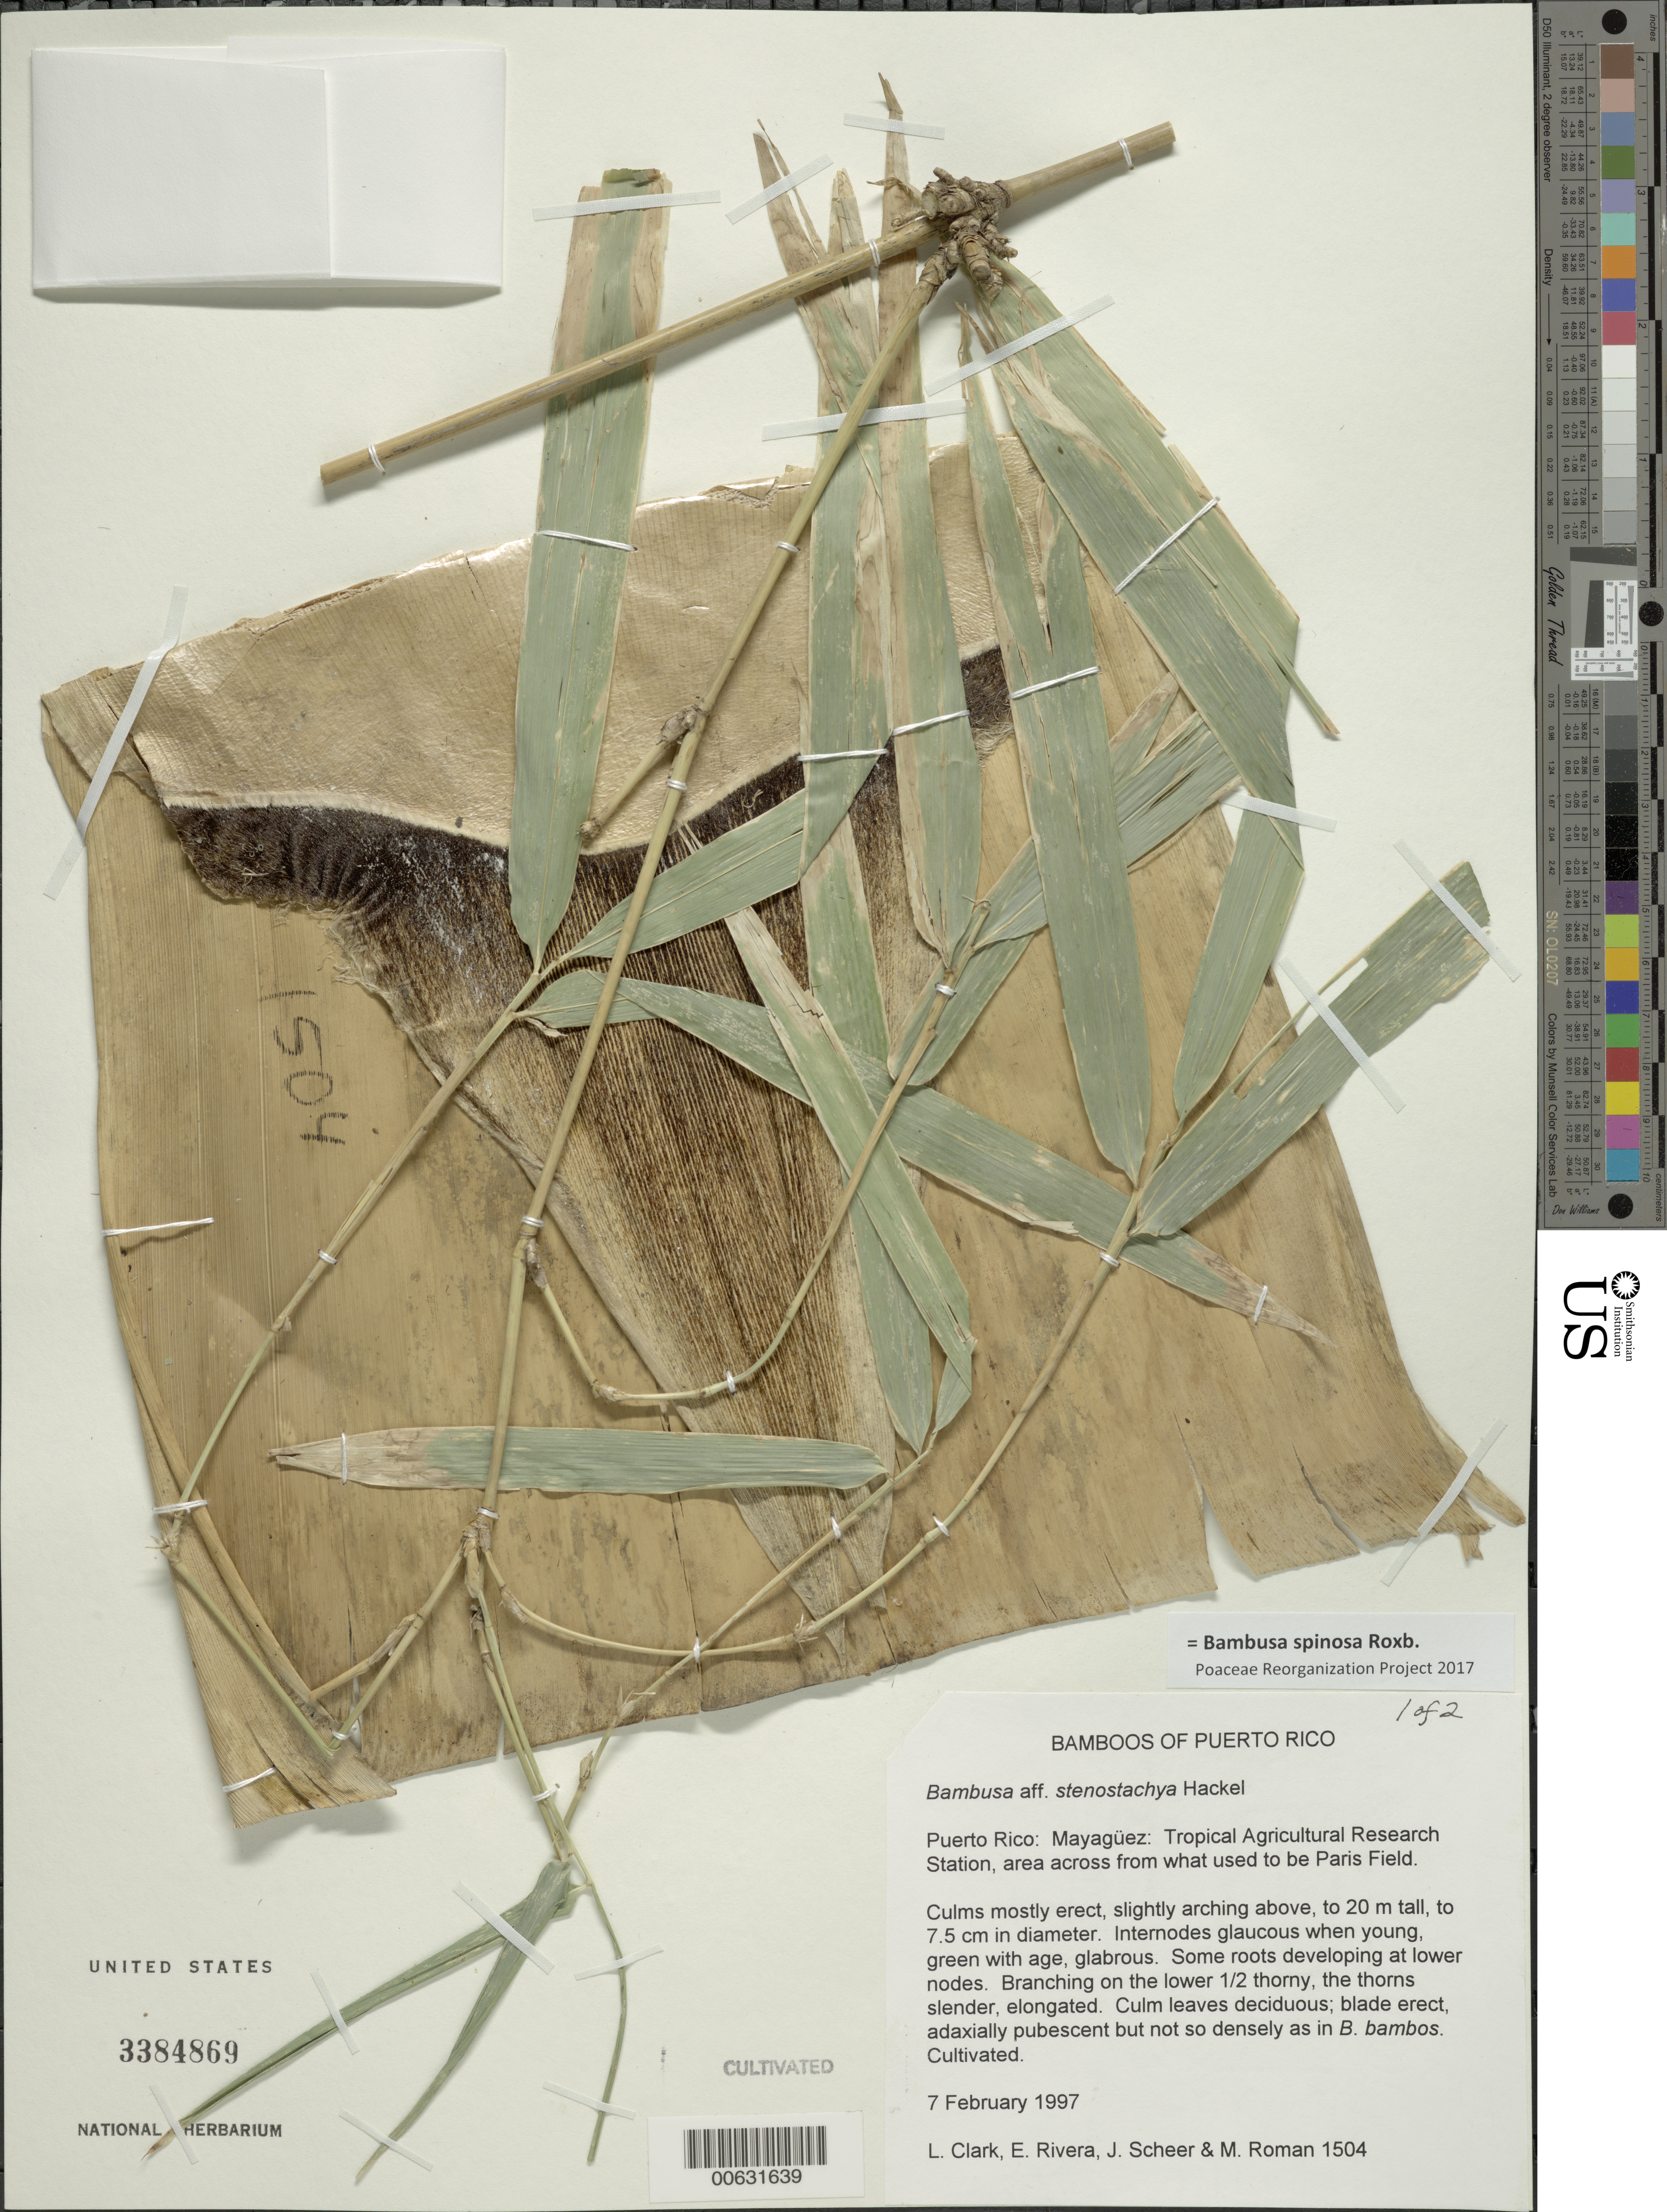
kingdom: Plantae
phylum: Tracheophyta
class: Liliopsida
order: Poales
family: Poaceae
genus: Bambusa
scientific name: Bambusa spinosa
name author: Roxb.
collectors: L. G. Clark, E. Rivera, J. Scheer & M. Román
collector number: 1504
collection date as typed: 07 Feb 1997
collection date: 1997-02-07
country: Puerto Rico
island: Greater Antilles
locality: Mayaguez, tropical agricultural research station, area across from what use to be paris field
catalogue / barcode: US 3384869